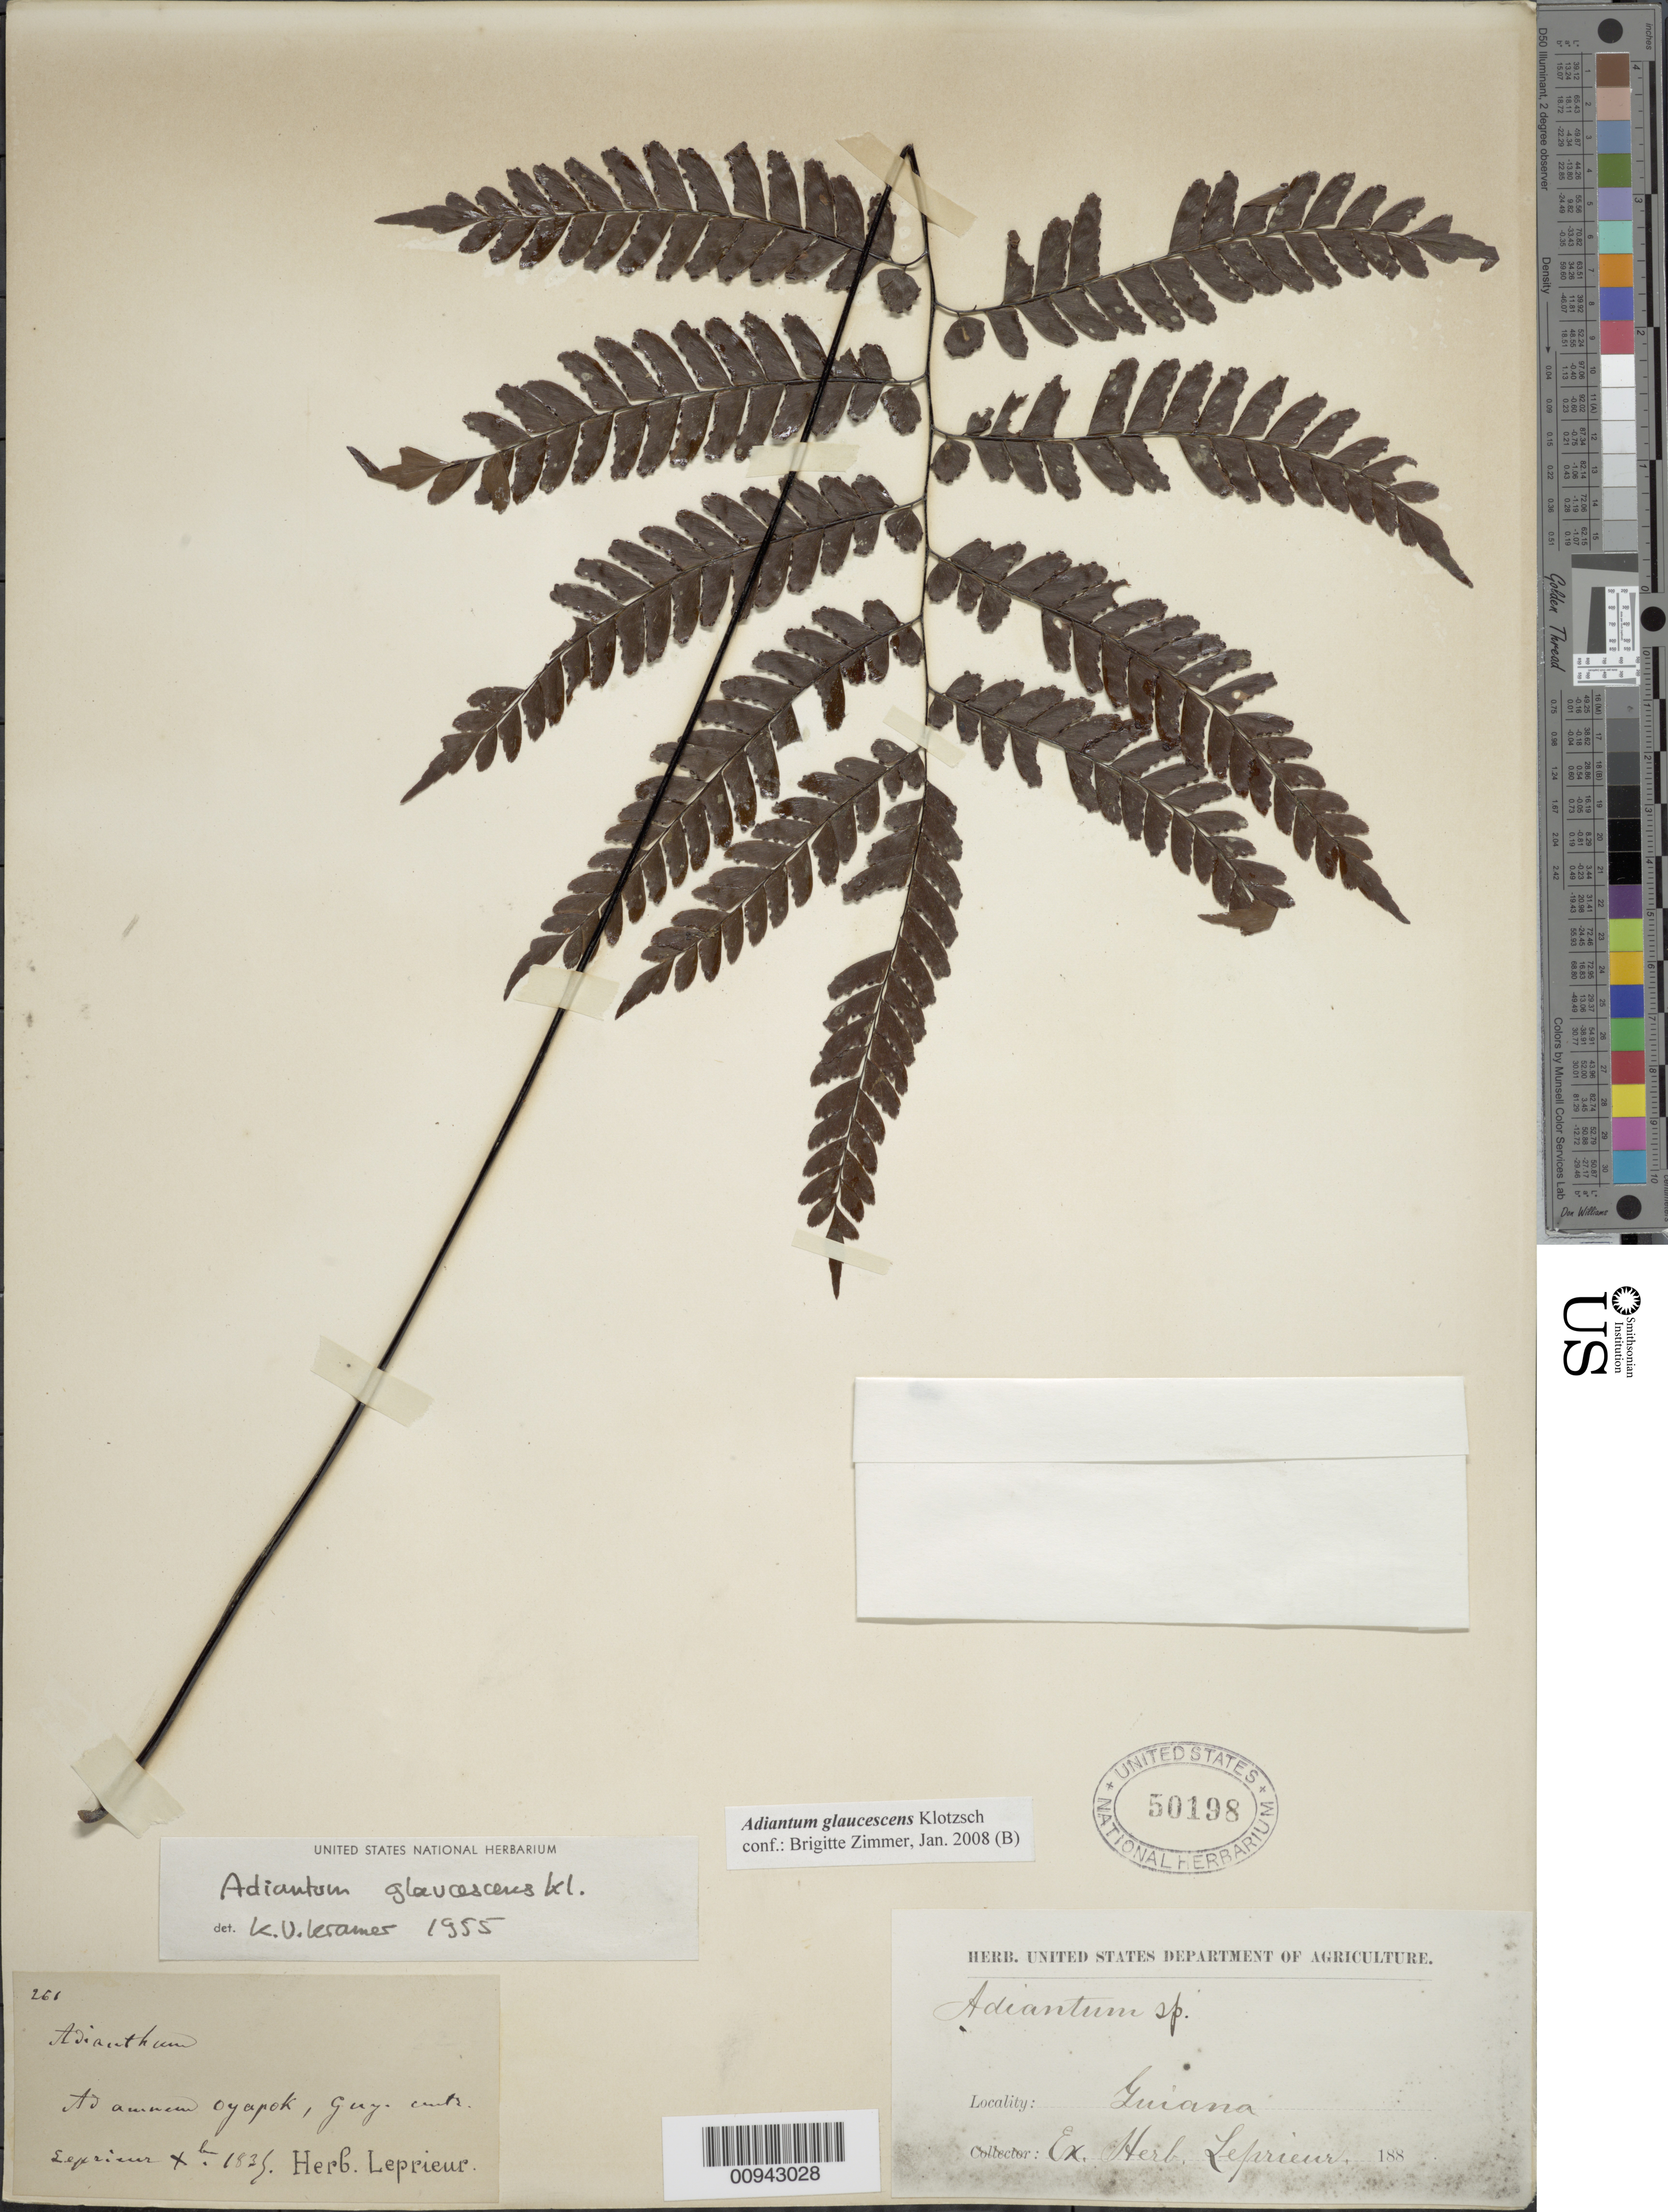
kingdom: Plantae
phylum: Tracheophyta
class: Polypodiopsida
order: Polypodiales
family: Pteridaceae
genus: Adiantum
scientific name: Adiantum glaucescens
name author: Klotzsch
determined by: Zimmer, B.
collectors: F. M. R. Leprieur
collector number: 261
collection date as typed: October 1835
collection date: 1835-10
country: French Guiana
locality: Ad amnum Oyapok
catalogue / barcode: US 50198